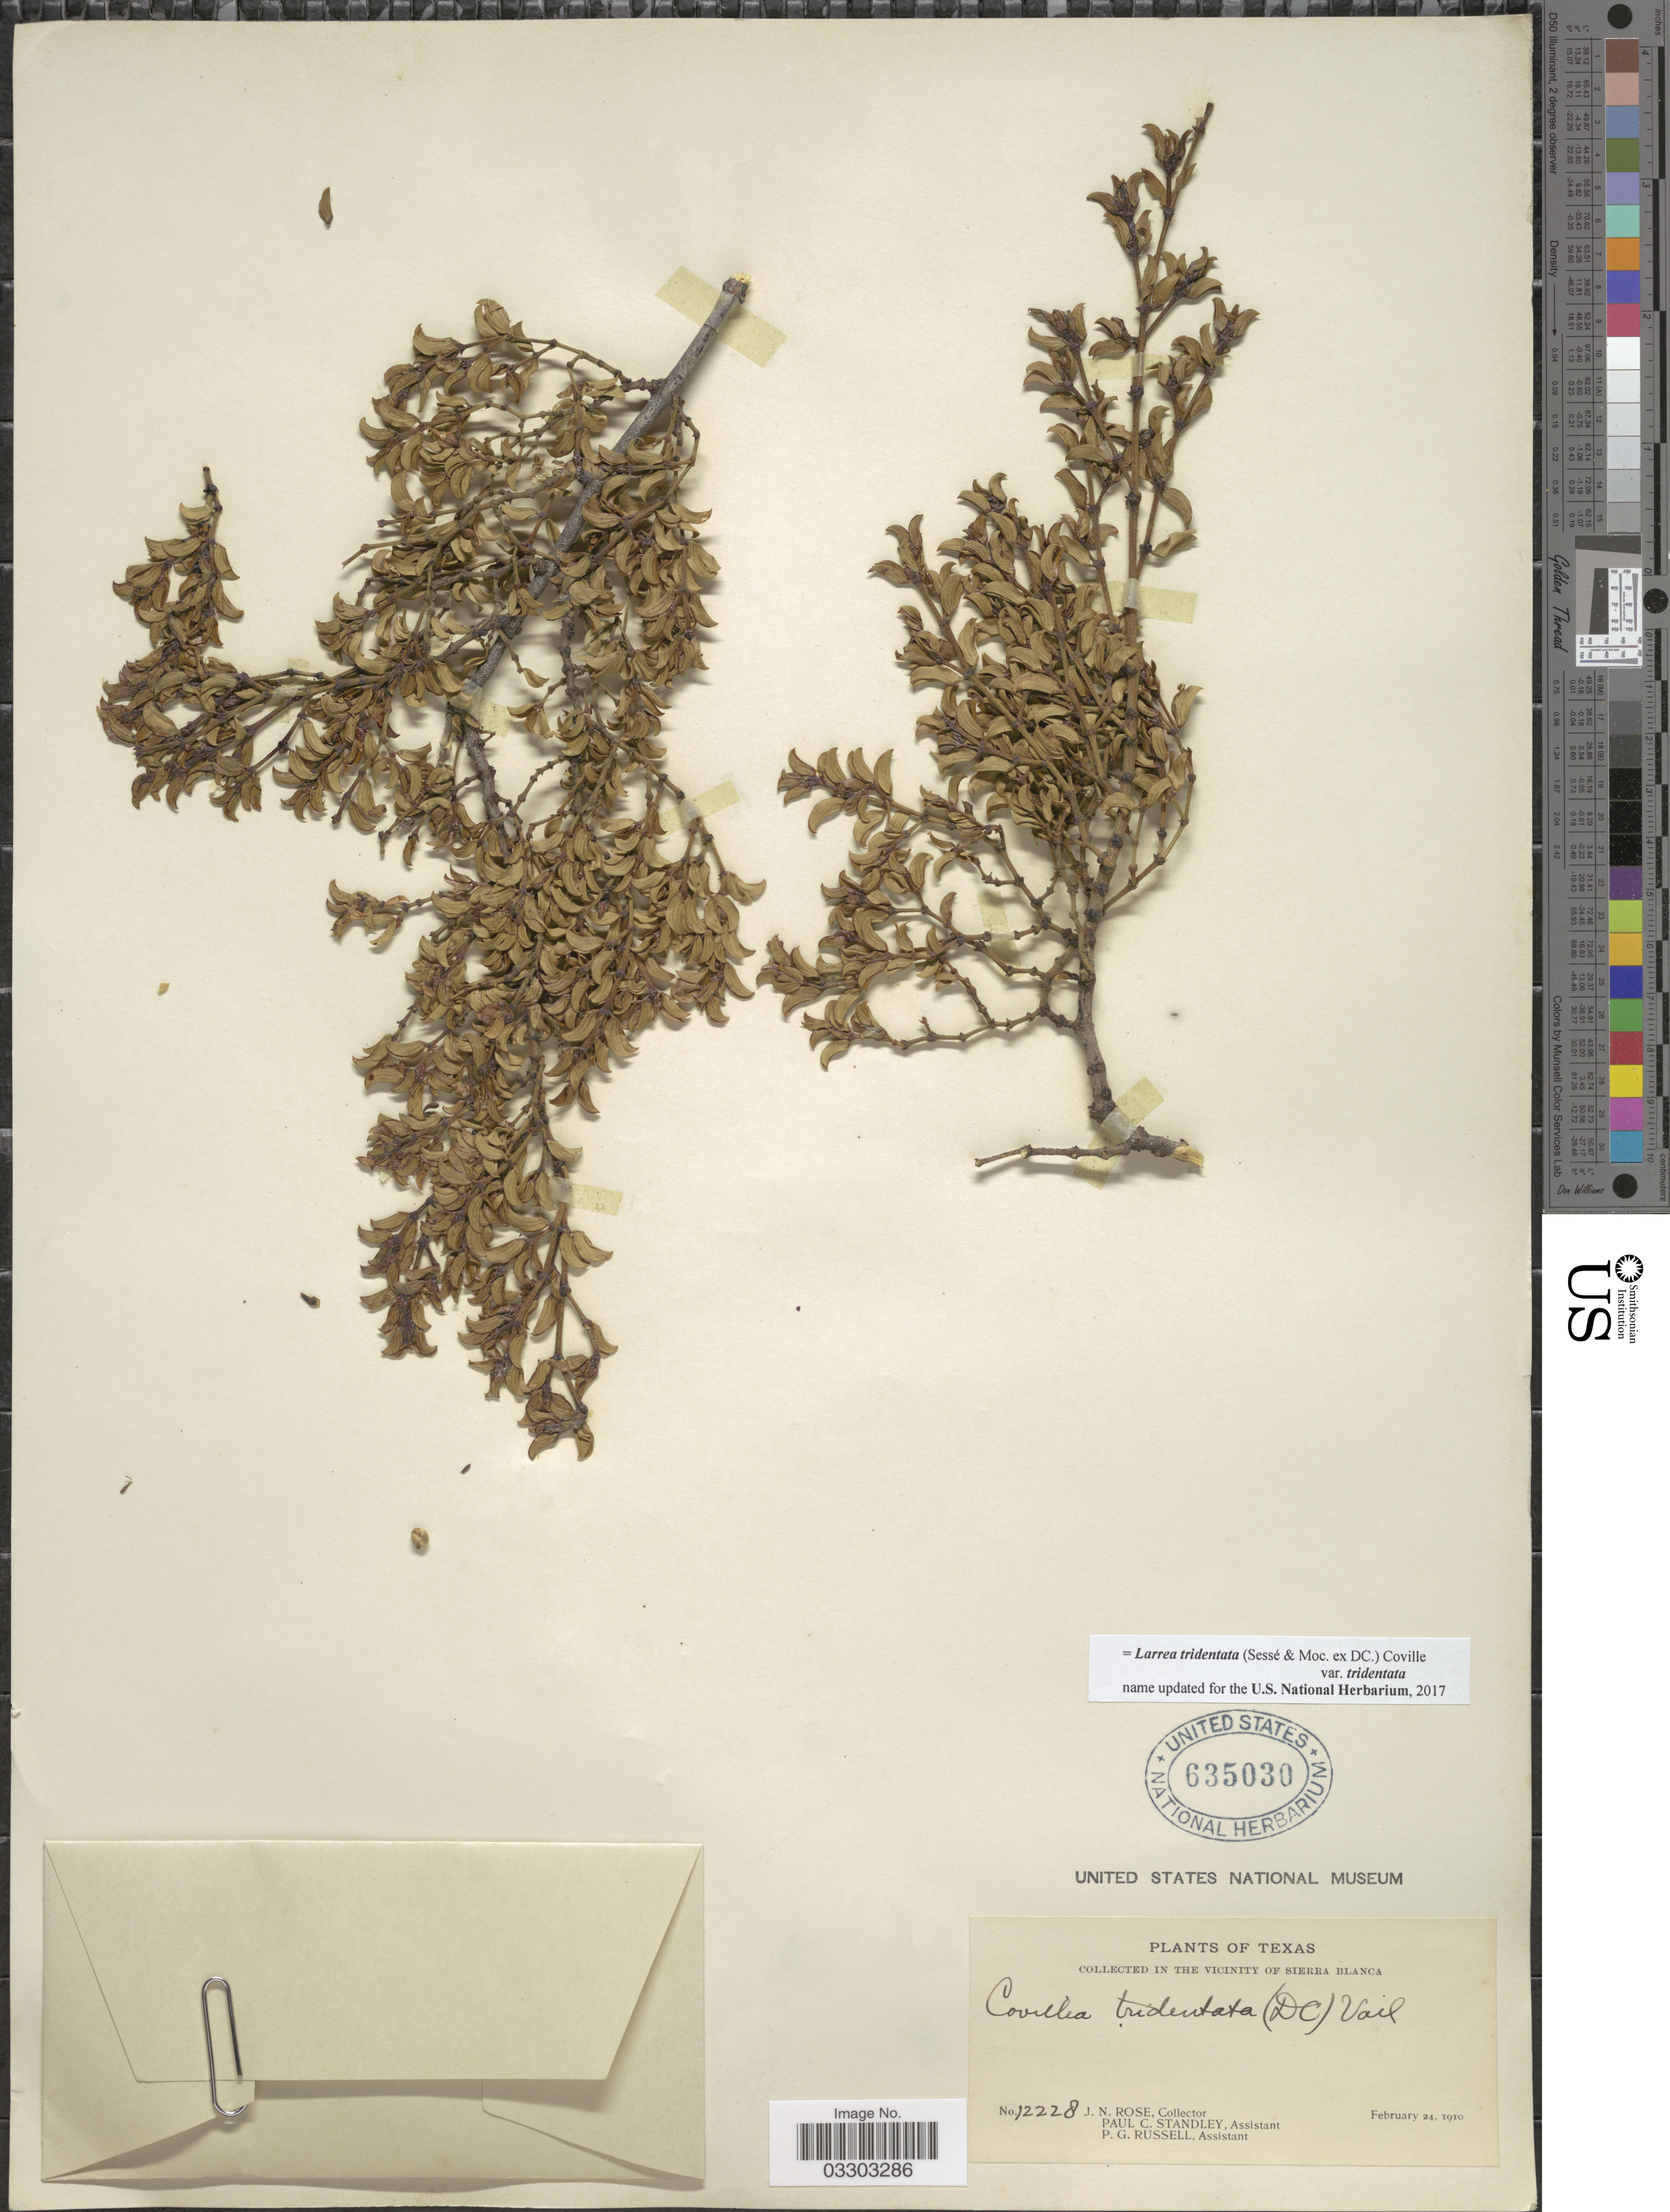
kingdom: Plantae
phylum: Tracheophyta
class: Magnoliopsida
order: Zygophyllales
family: Zygophyllaceae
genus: Larrea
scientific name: Larrea tridentata var. tridentata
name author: (Sessé & Moc. ex DC.) Coville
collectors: J. N. Rose, P. C. Standley & P. G. Russell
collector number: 12228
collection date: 1910-02-24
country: United States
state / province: Texas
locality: In the vicinity of Sierra Blanca.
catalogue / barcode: US 635030